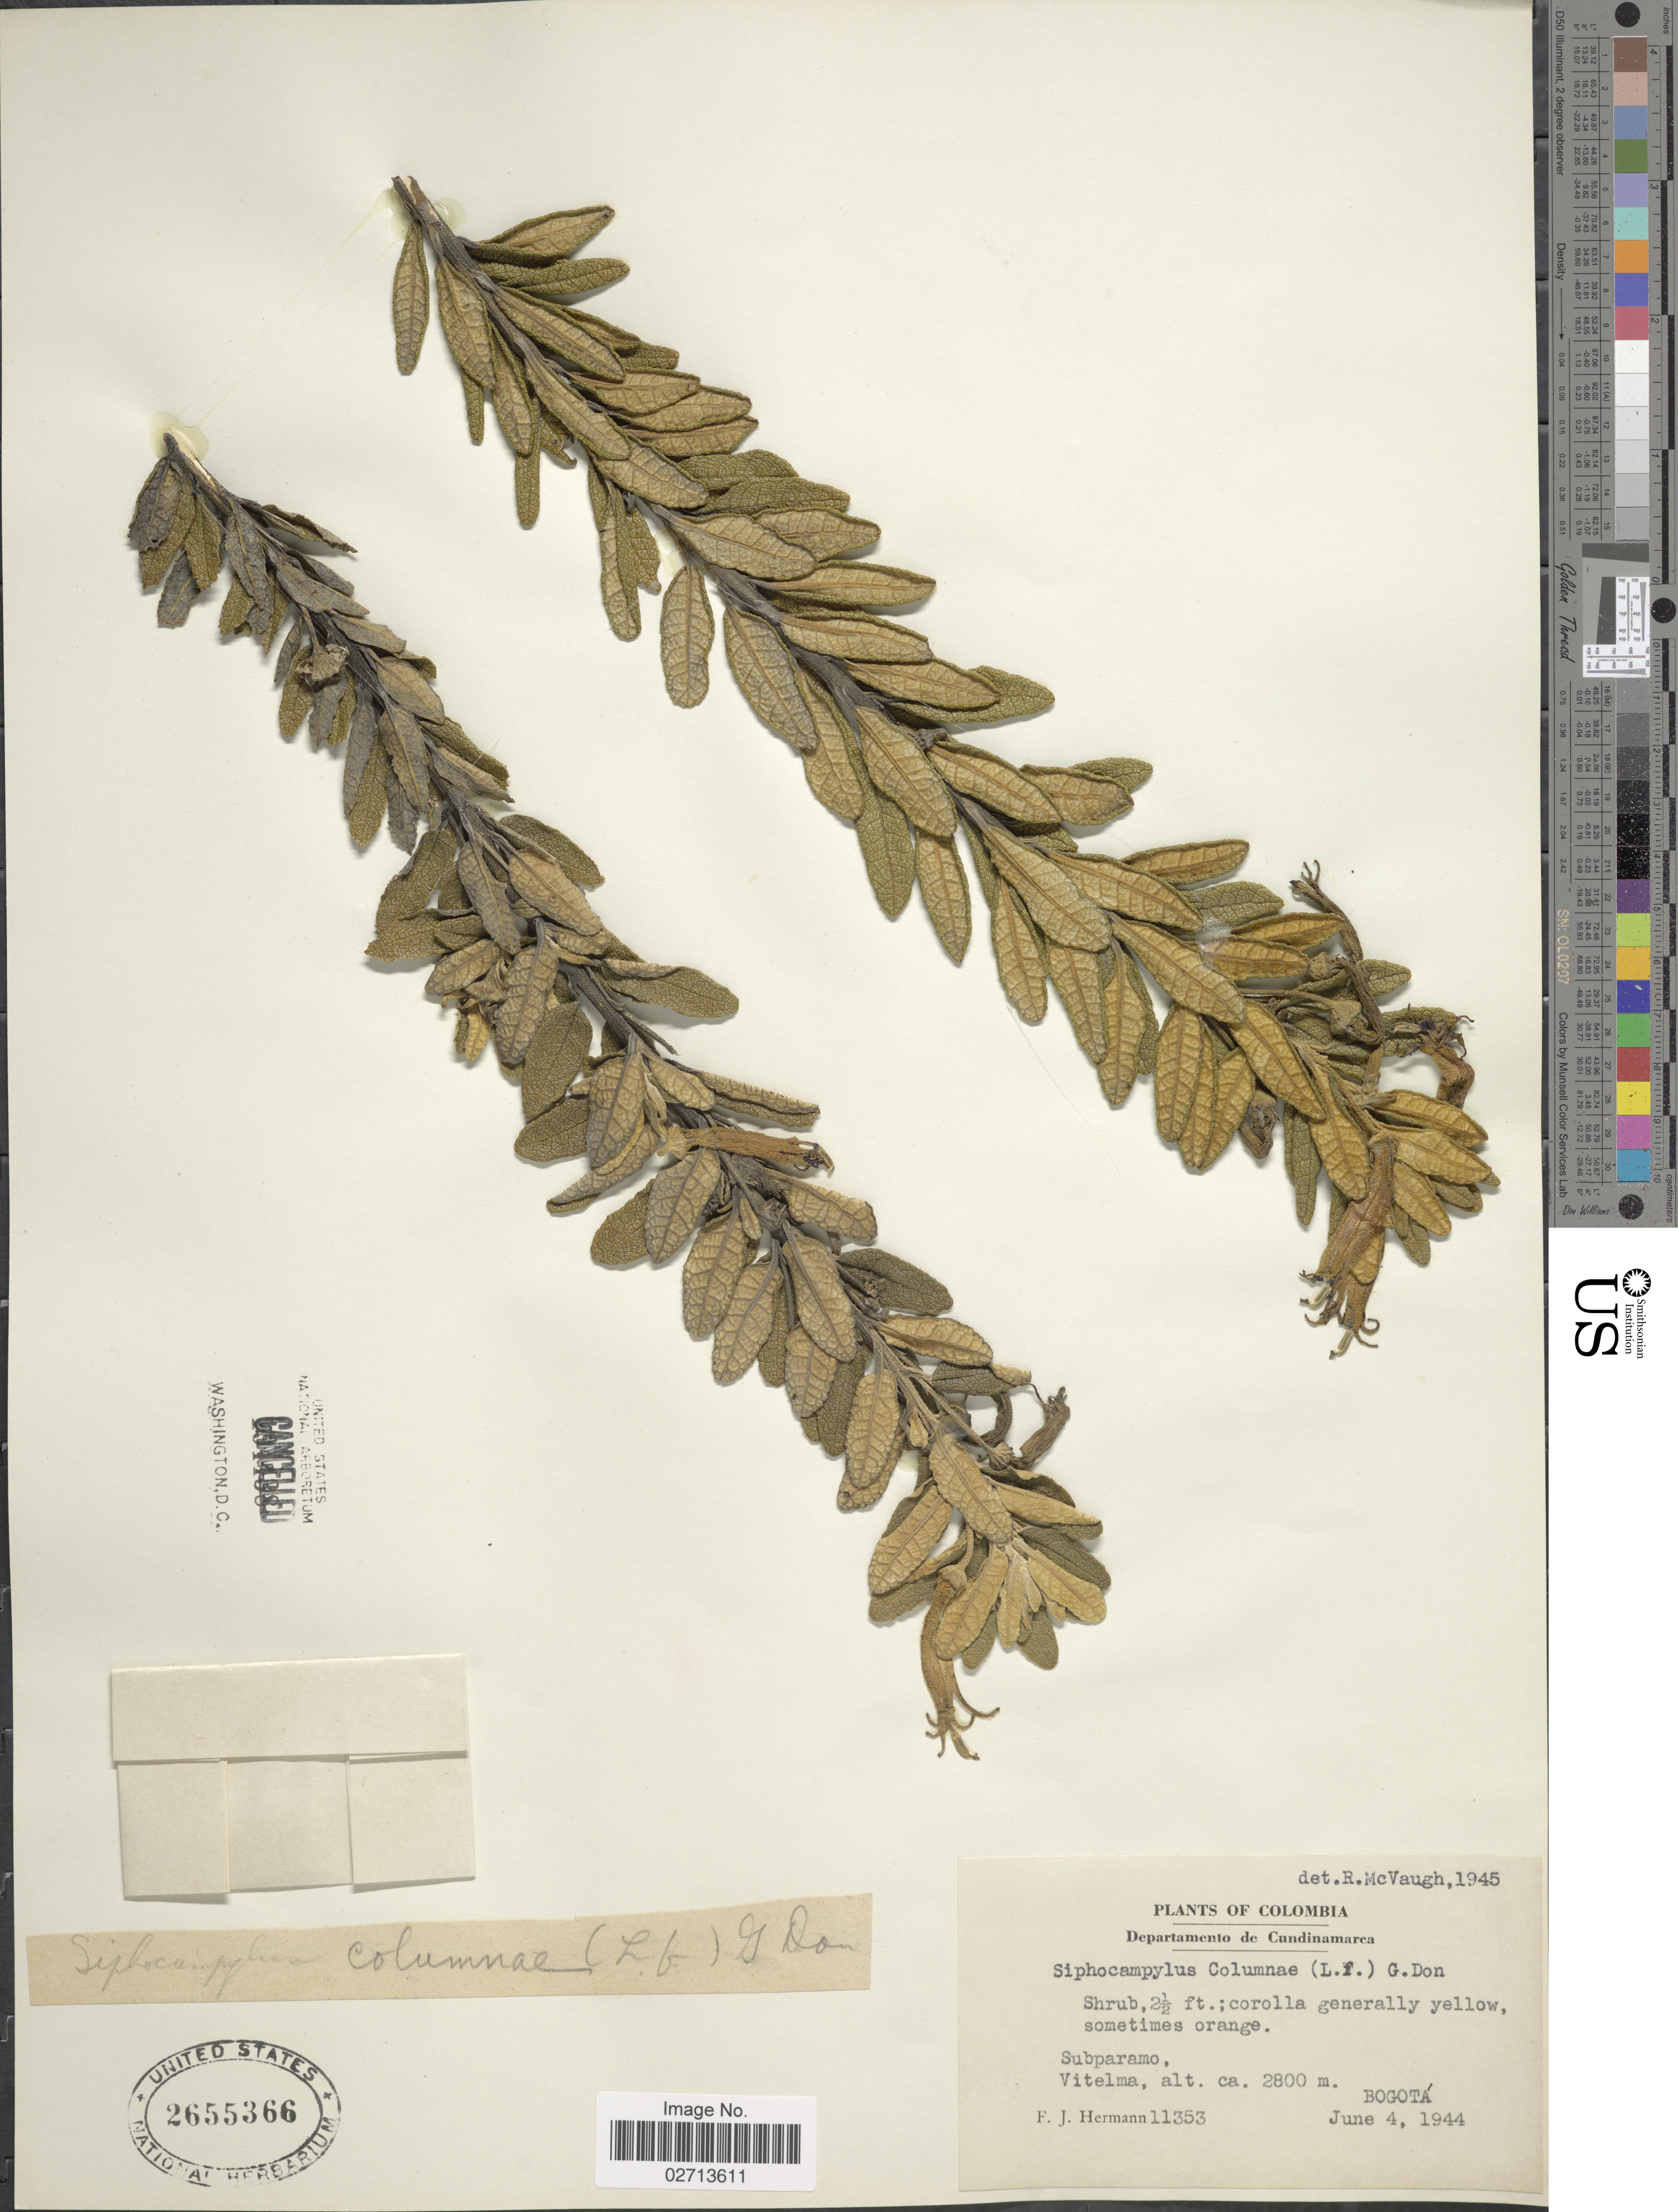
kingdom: Plantae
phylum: Tracheophyta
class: Magnoliopsida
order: Asterales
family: Campanulaceae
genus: Siphocampylus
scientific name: Siphocampylus columnae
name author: (L. f.) G. Don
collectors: F. J. Hermann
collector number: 11353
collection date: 1944-06-04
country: Colombia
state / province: Cundinamarca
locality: Vitelma, Bogota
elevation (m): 2800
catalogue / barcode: US 2655366